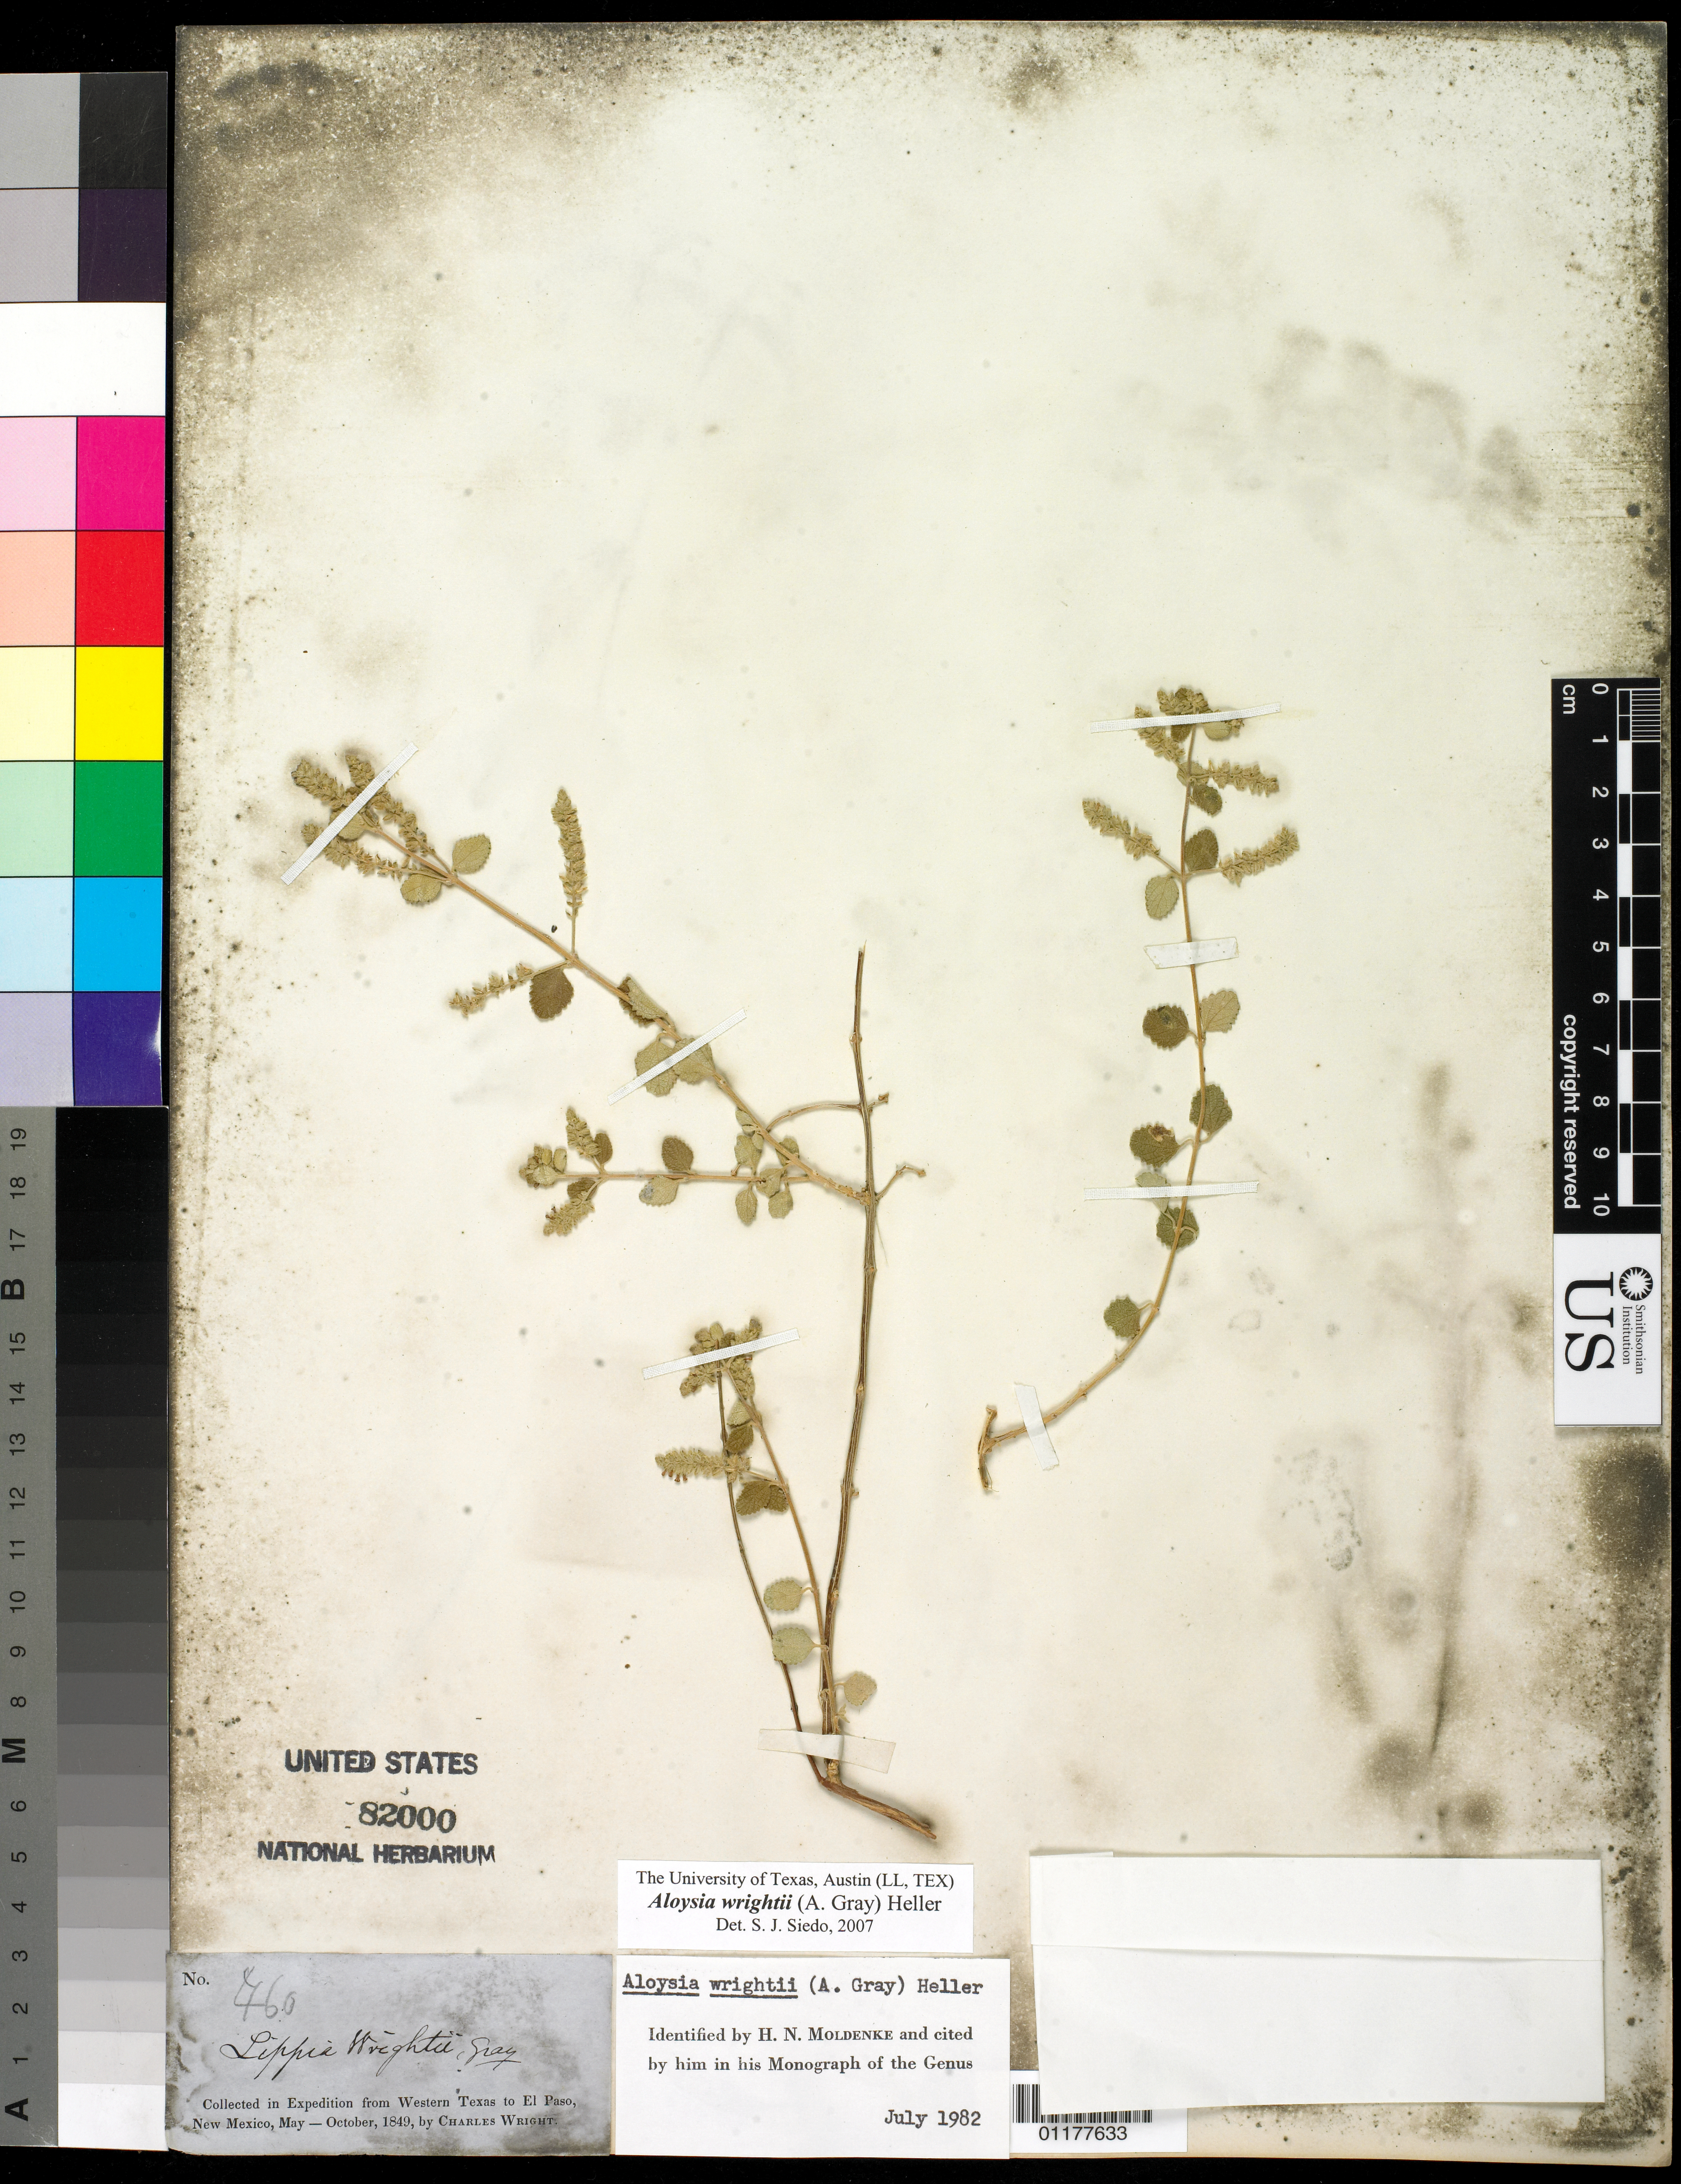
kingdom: Plantae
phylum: Tracheophyta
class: Magnoliopsida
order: Lamiales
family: Verbenaceae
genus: Aloysia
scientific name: Aloysia wrightii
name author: A. Heller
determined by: Siedo, S. J.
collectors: C. Wright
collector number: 460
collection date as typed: May 1849 to -- Oct1849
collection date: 1849-05/1849-10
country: United States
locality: From Western Texas to El Paso, New Mexico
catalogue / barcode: US 82000